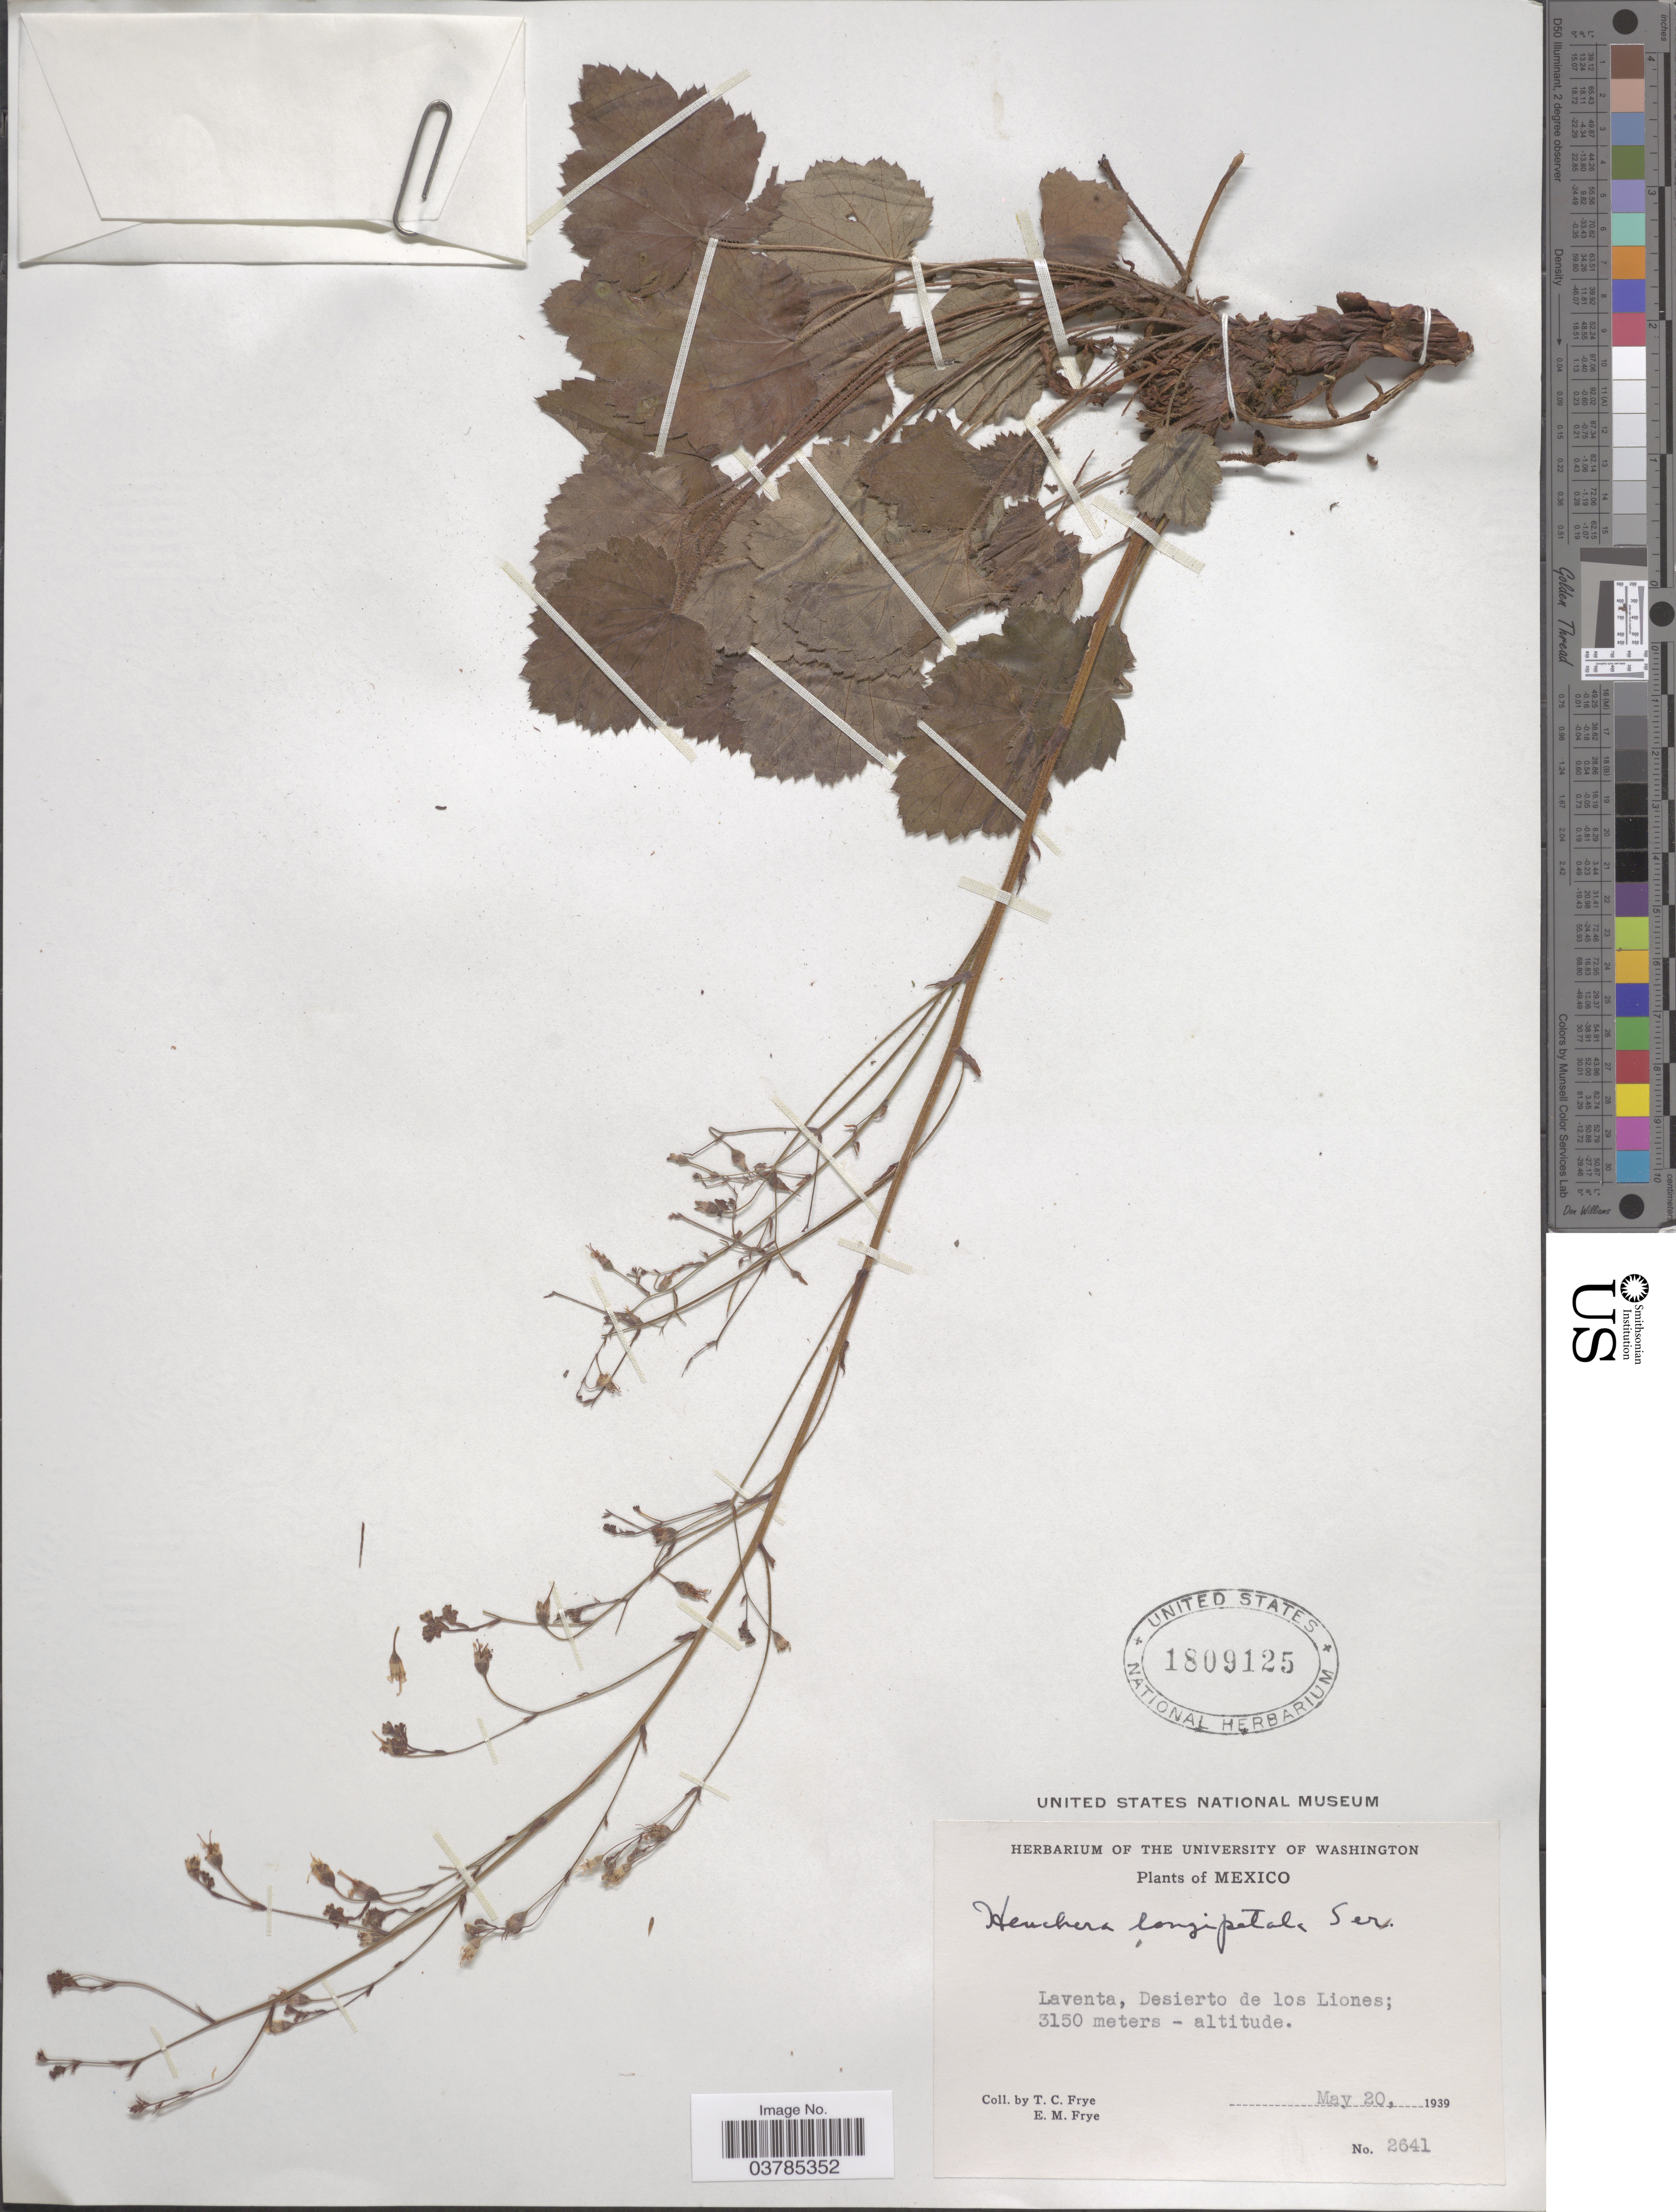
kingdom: Plantae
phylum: Tracheophyta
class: Magnoliopsida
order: Saxifragales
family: Saxifragaceae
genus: Heuchera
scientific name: Heuchera longipetala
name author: Moc. ex Ser.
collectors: T. C. Frye & E. Frye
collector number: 2641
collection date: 1939-05-20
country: Mexico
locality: Laventa, Desierto de los Liones.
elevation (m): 3150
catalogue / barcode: US 1809125